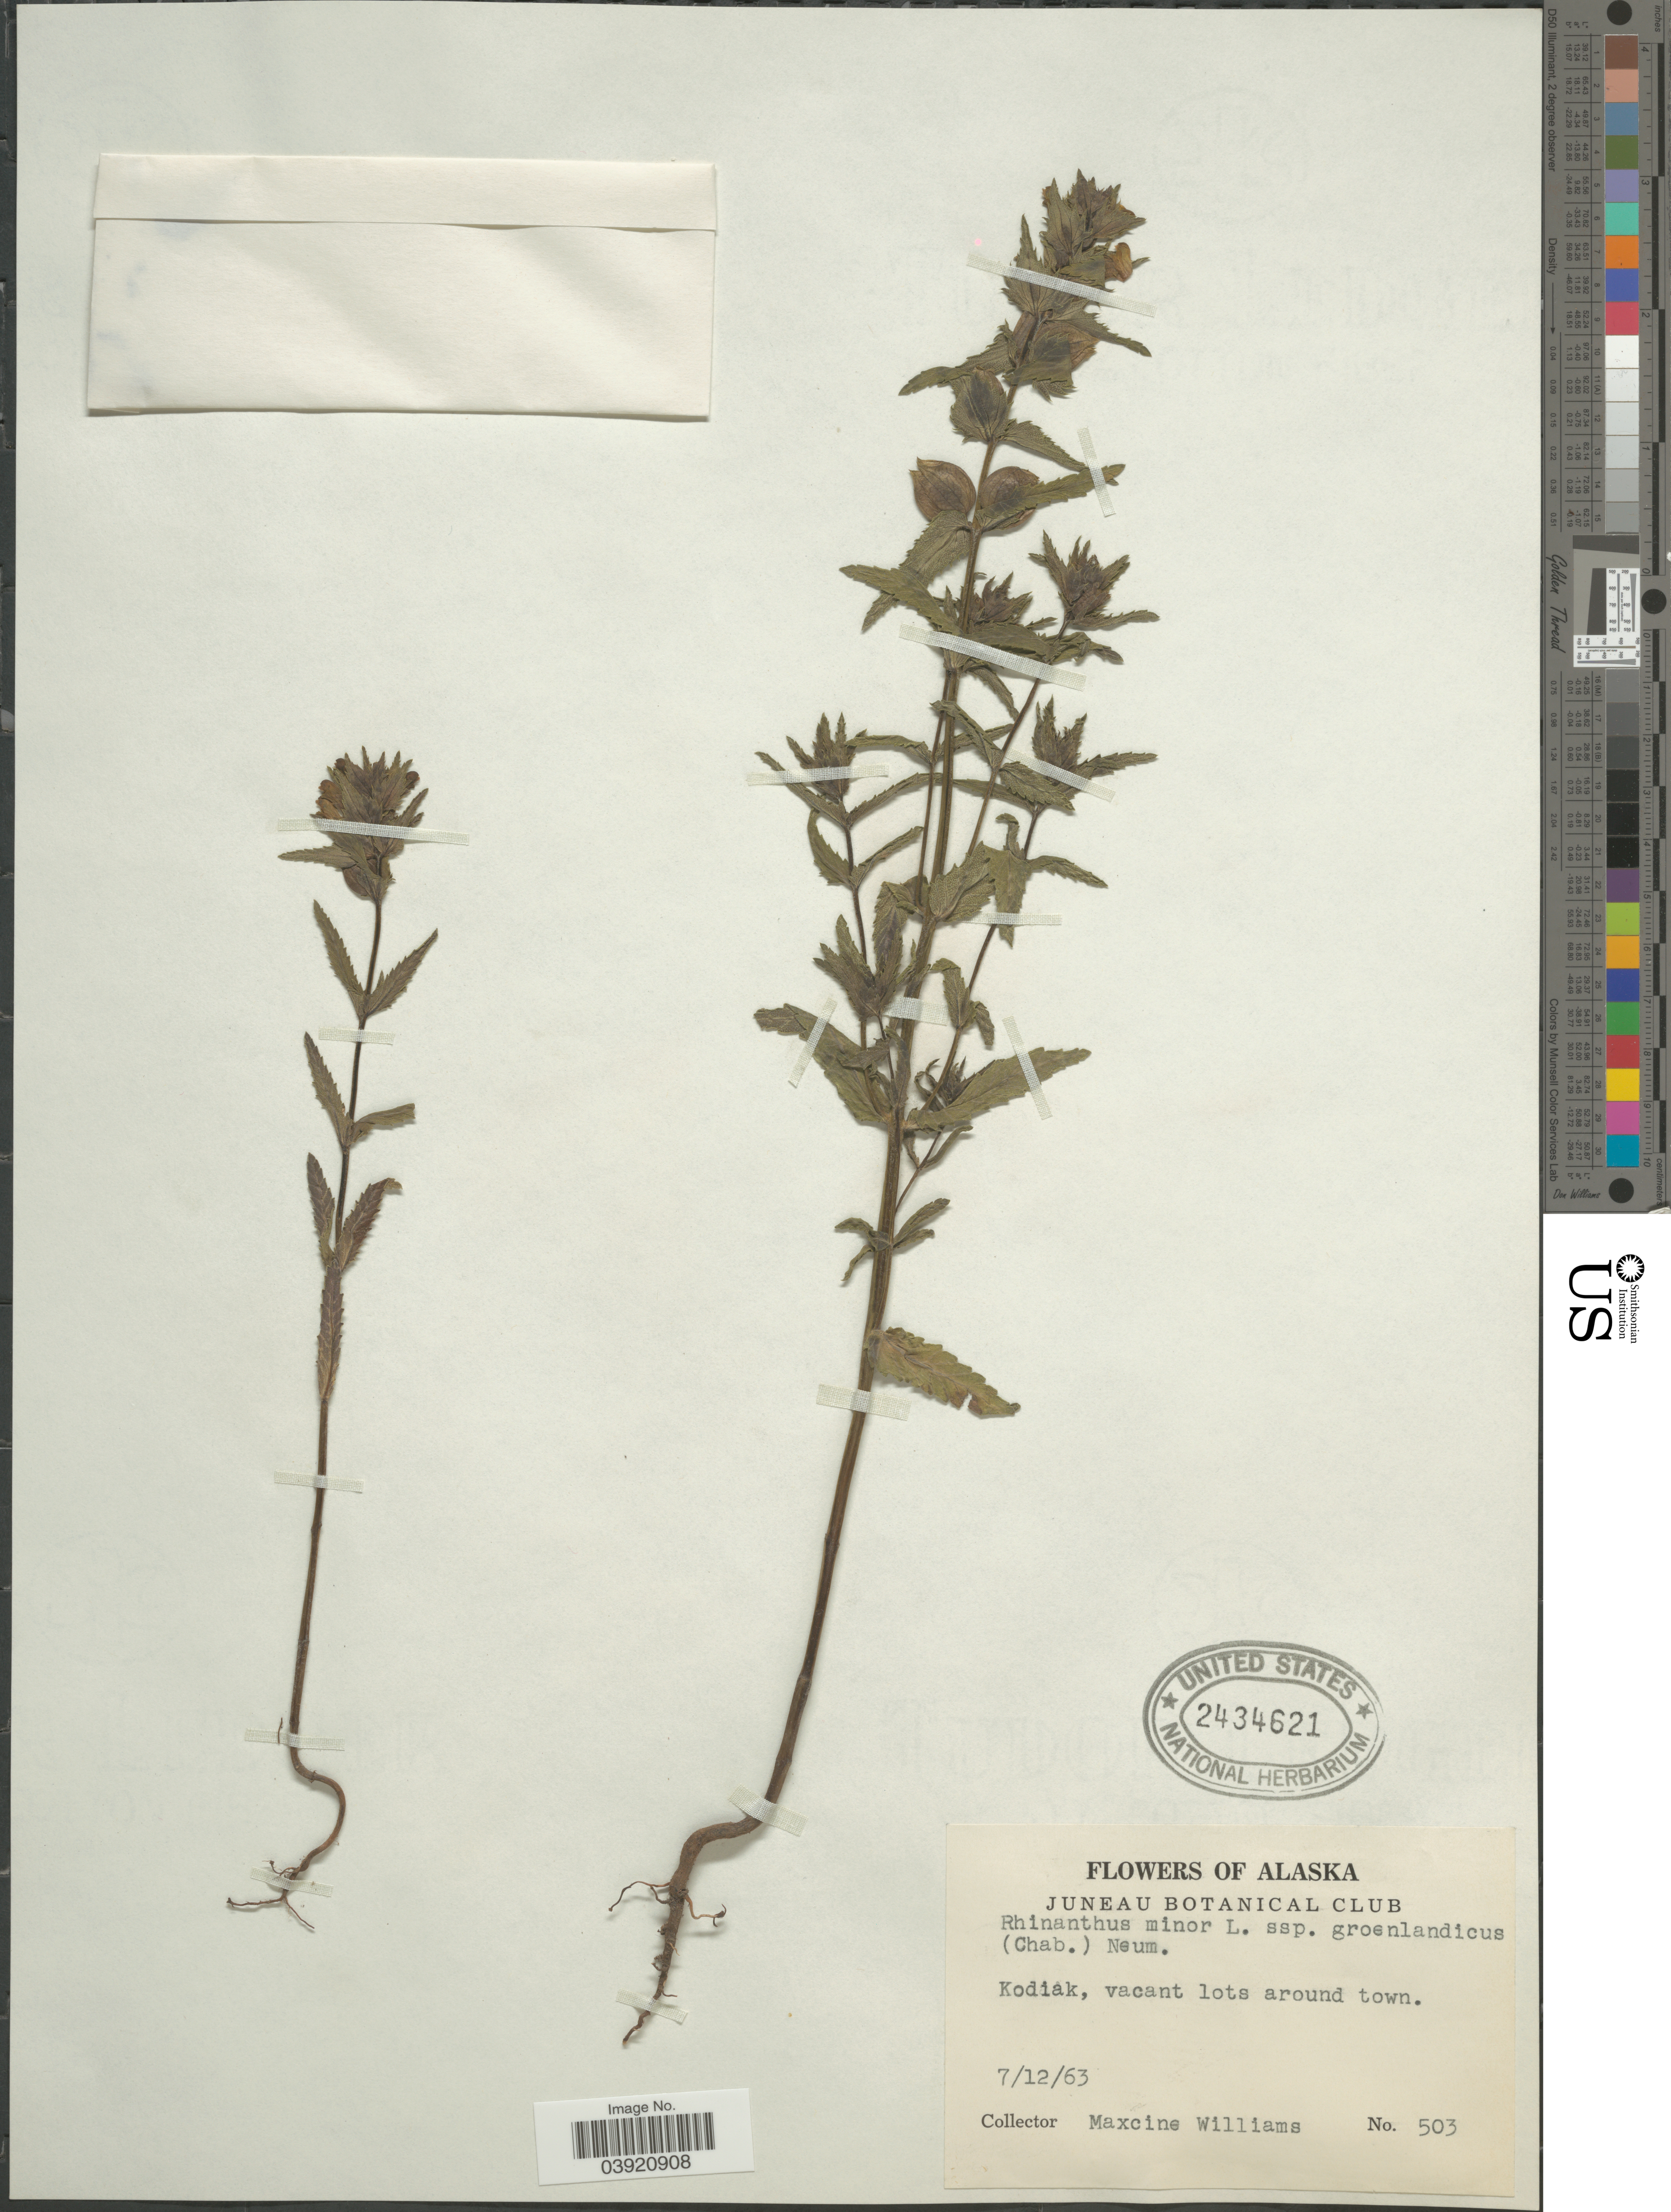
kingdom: Plantae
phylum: Tracheophyta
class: Magnoliopsida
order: Lamiales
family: Orobanchaceae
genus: Rhinanthus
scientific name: Rhinanthus minor subsp. groenlandicus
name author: (Chabert) Neum.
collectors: M. Williams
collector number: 503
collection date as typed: Transcribed d/m/y: 12/7/63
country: United States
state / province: Alaska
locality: Kodiak, vacant lots around town.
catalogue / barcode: US 2434621